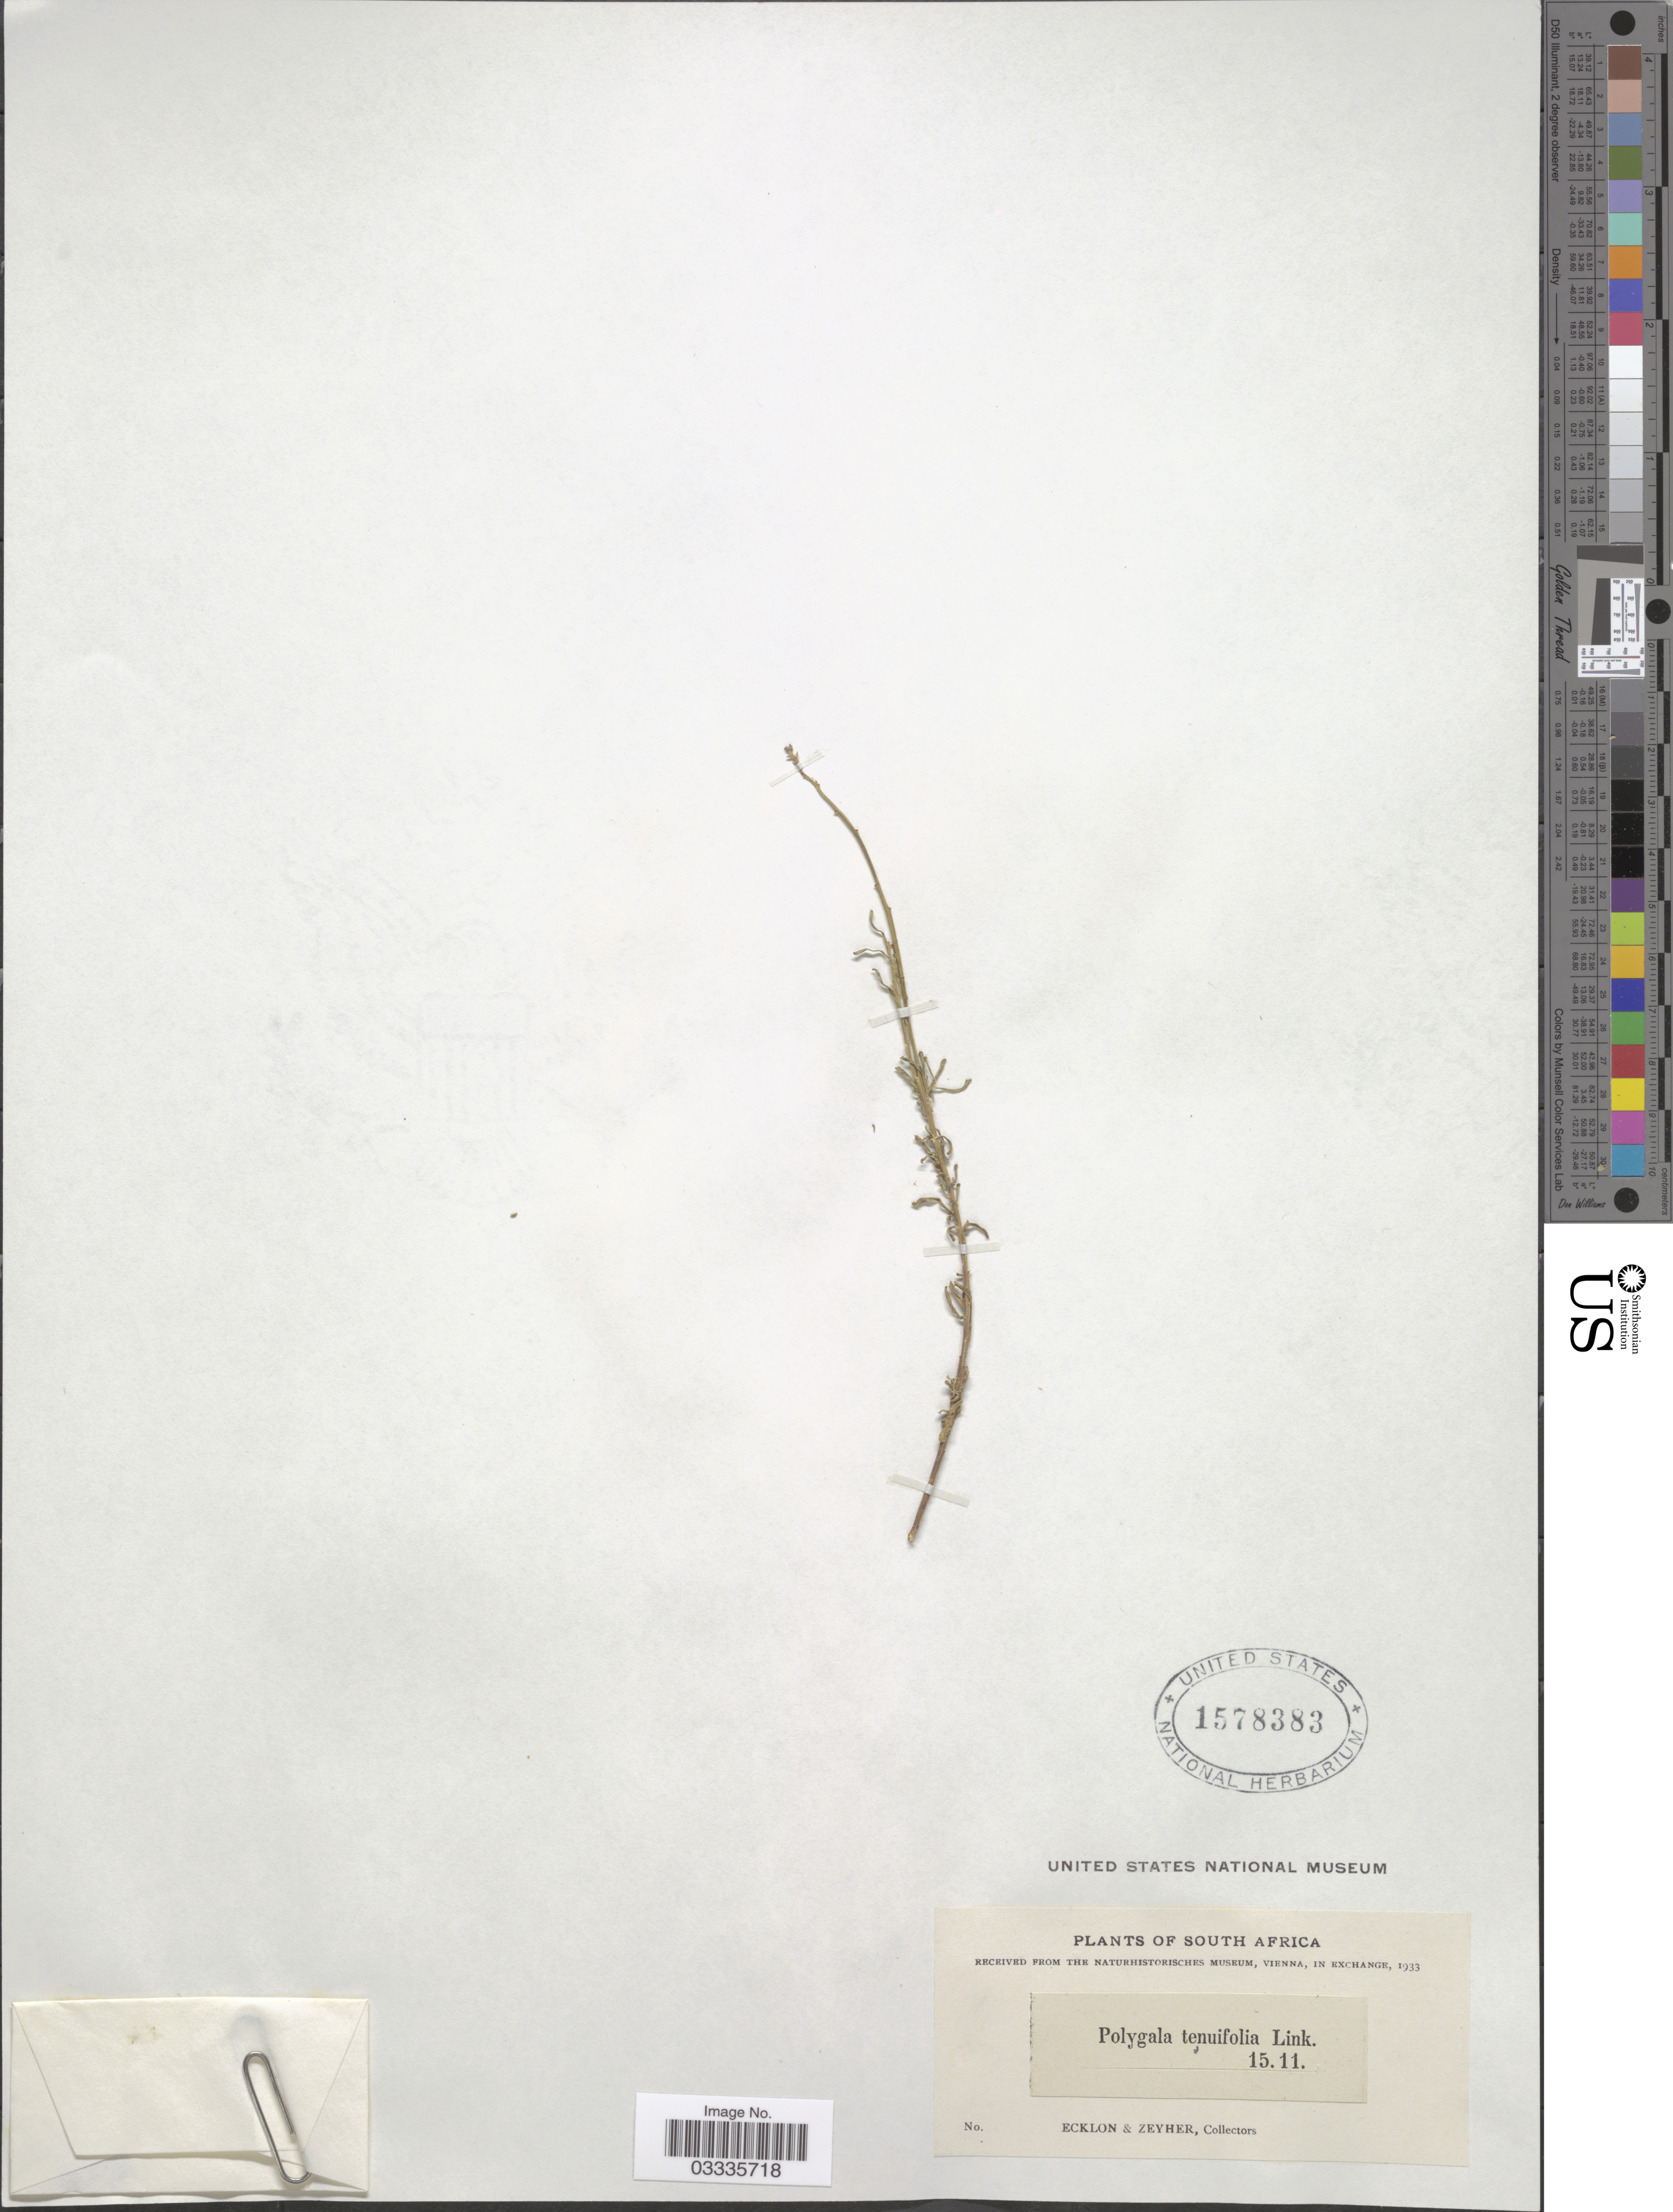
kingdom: Plantae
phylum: Tracheophyta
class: Magnoliopsida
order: Fabales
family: Polygalaceae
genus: Polygala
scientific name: Polygala tenuifolia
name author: Willd.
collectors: -. Ecklon & -. Zeyher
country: South Africa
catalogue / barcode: US 1578383